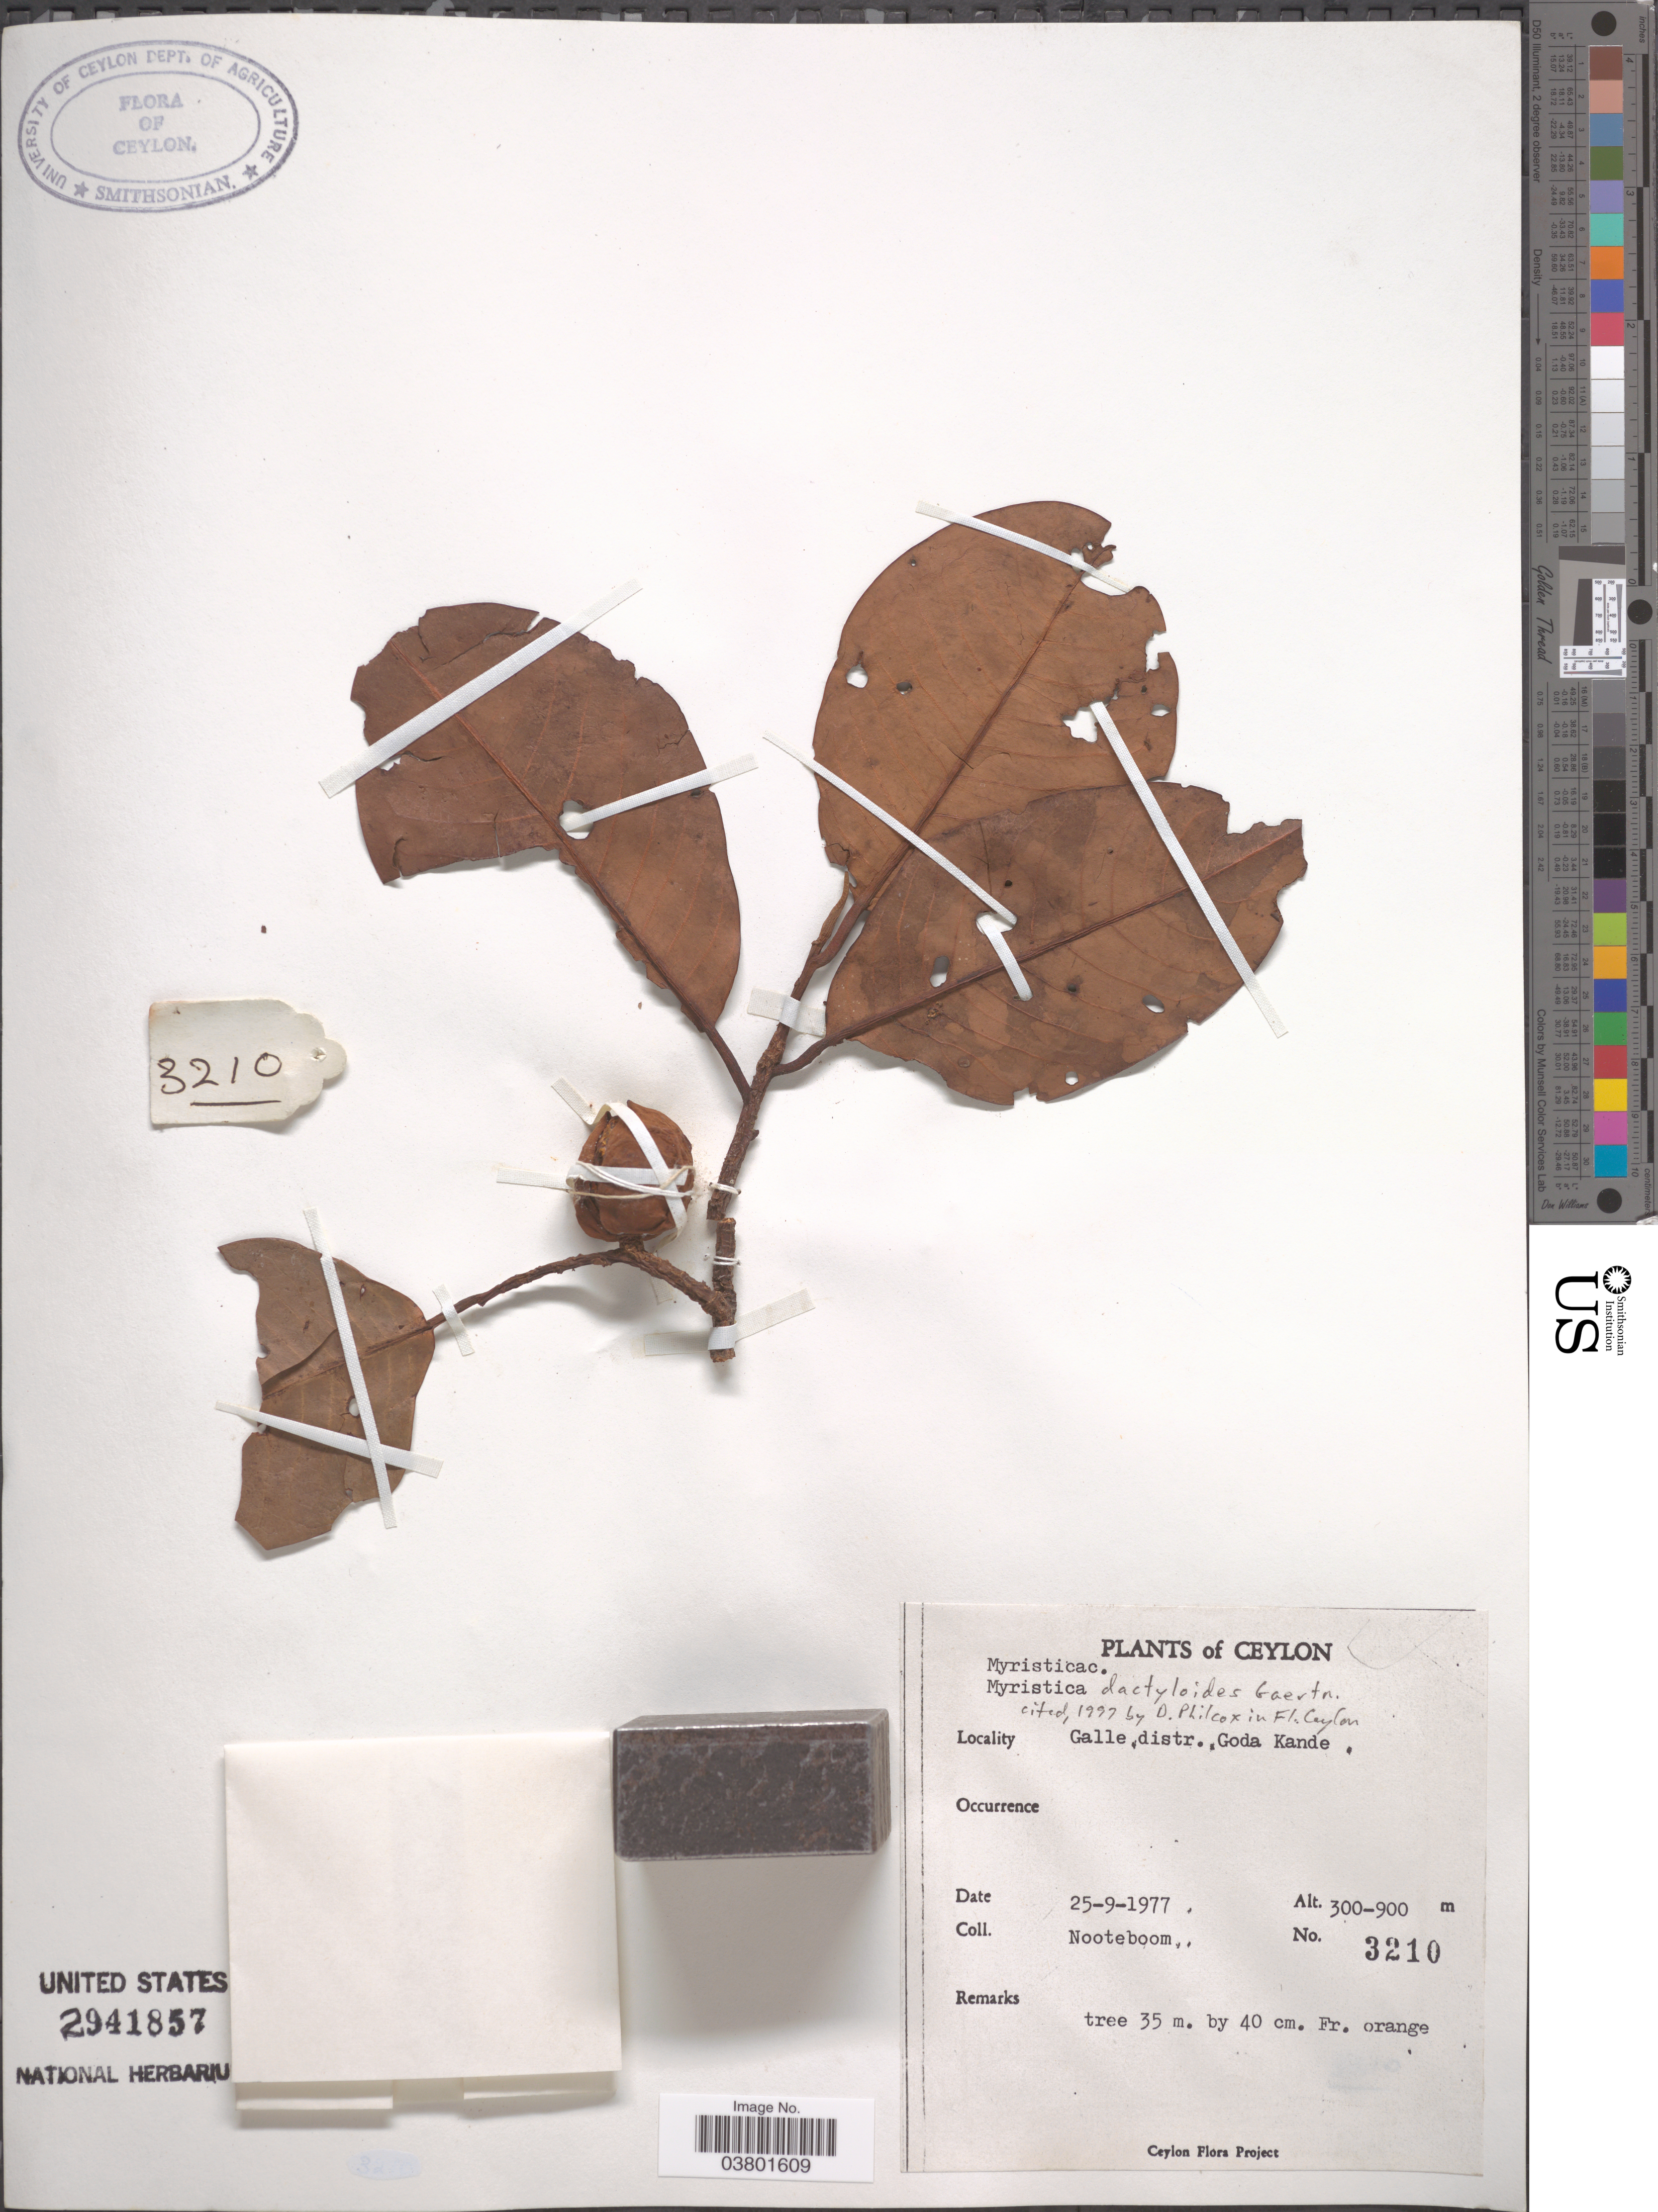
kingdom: Plantae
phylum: Tracheophyta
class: Magnoliopsida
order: Magnoliales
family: Myristicaceae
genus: Myristica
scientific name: Myristica dactyloides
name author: Wall.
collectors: Nooteboom, --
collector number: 3210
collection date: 1977-09-25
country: Sri Lanka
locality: Ceylon. Galle distr., Goda Kande.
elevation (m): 300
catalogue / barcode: US 2941857